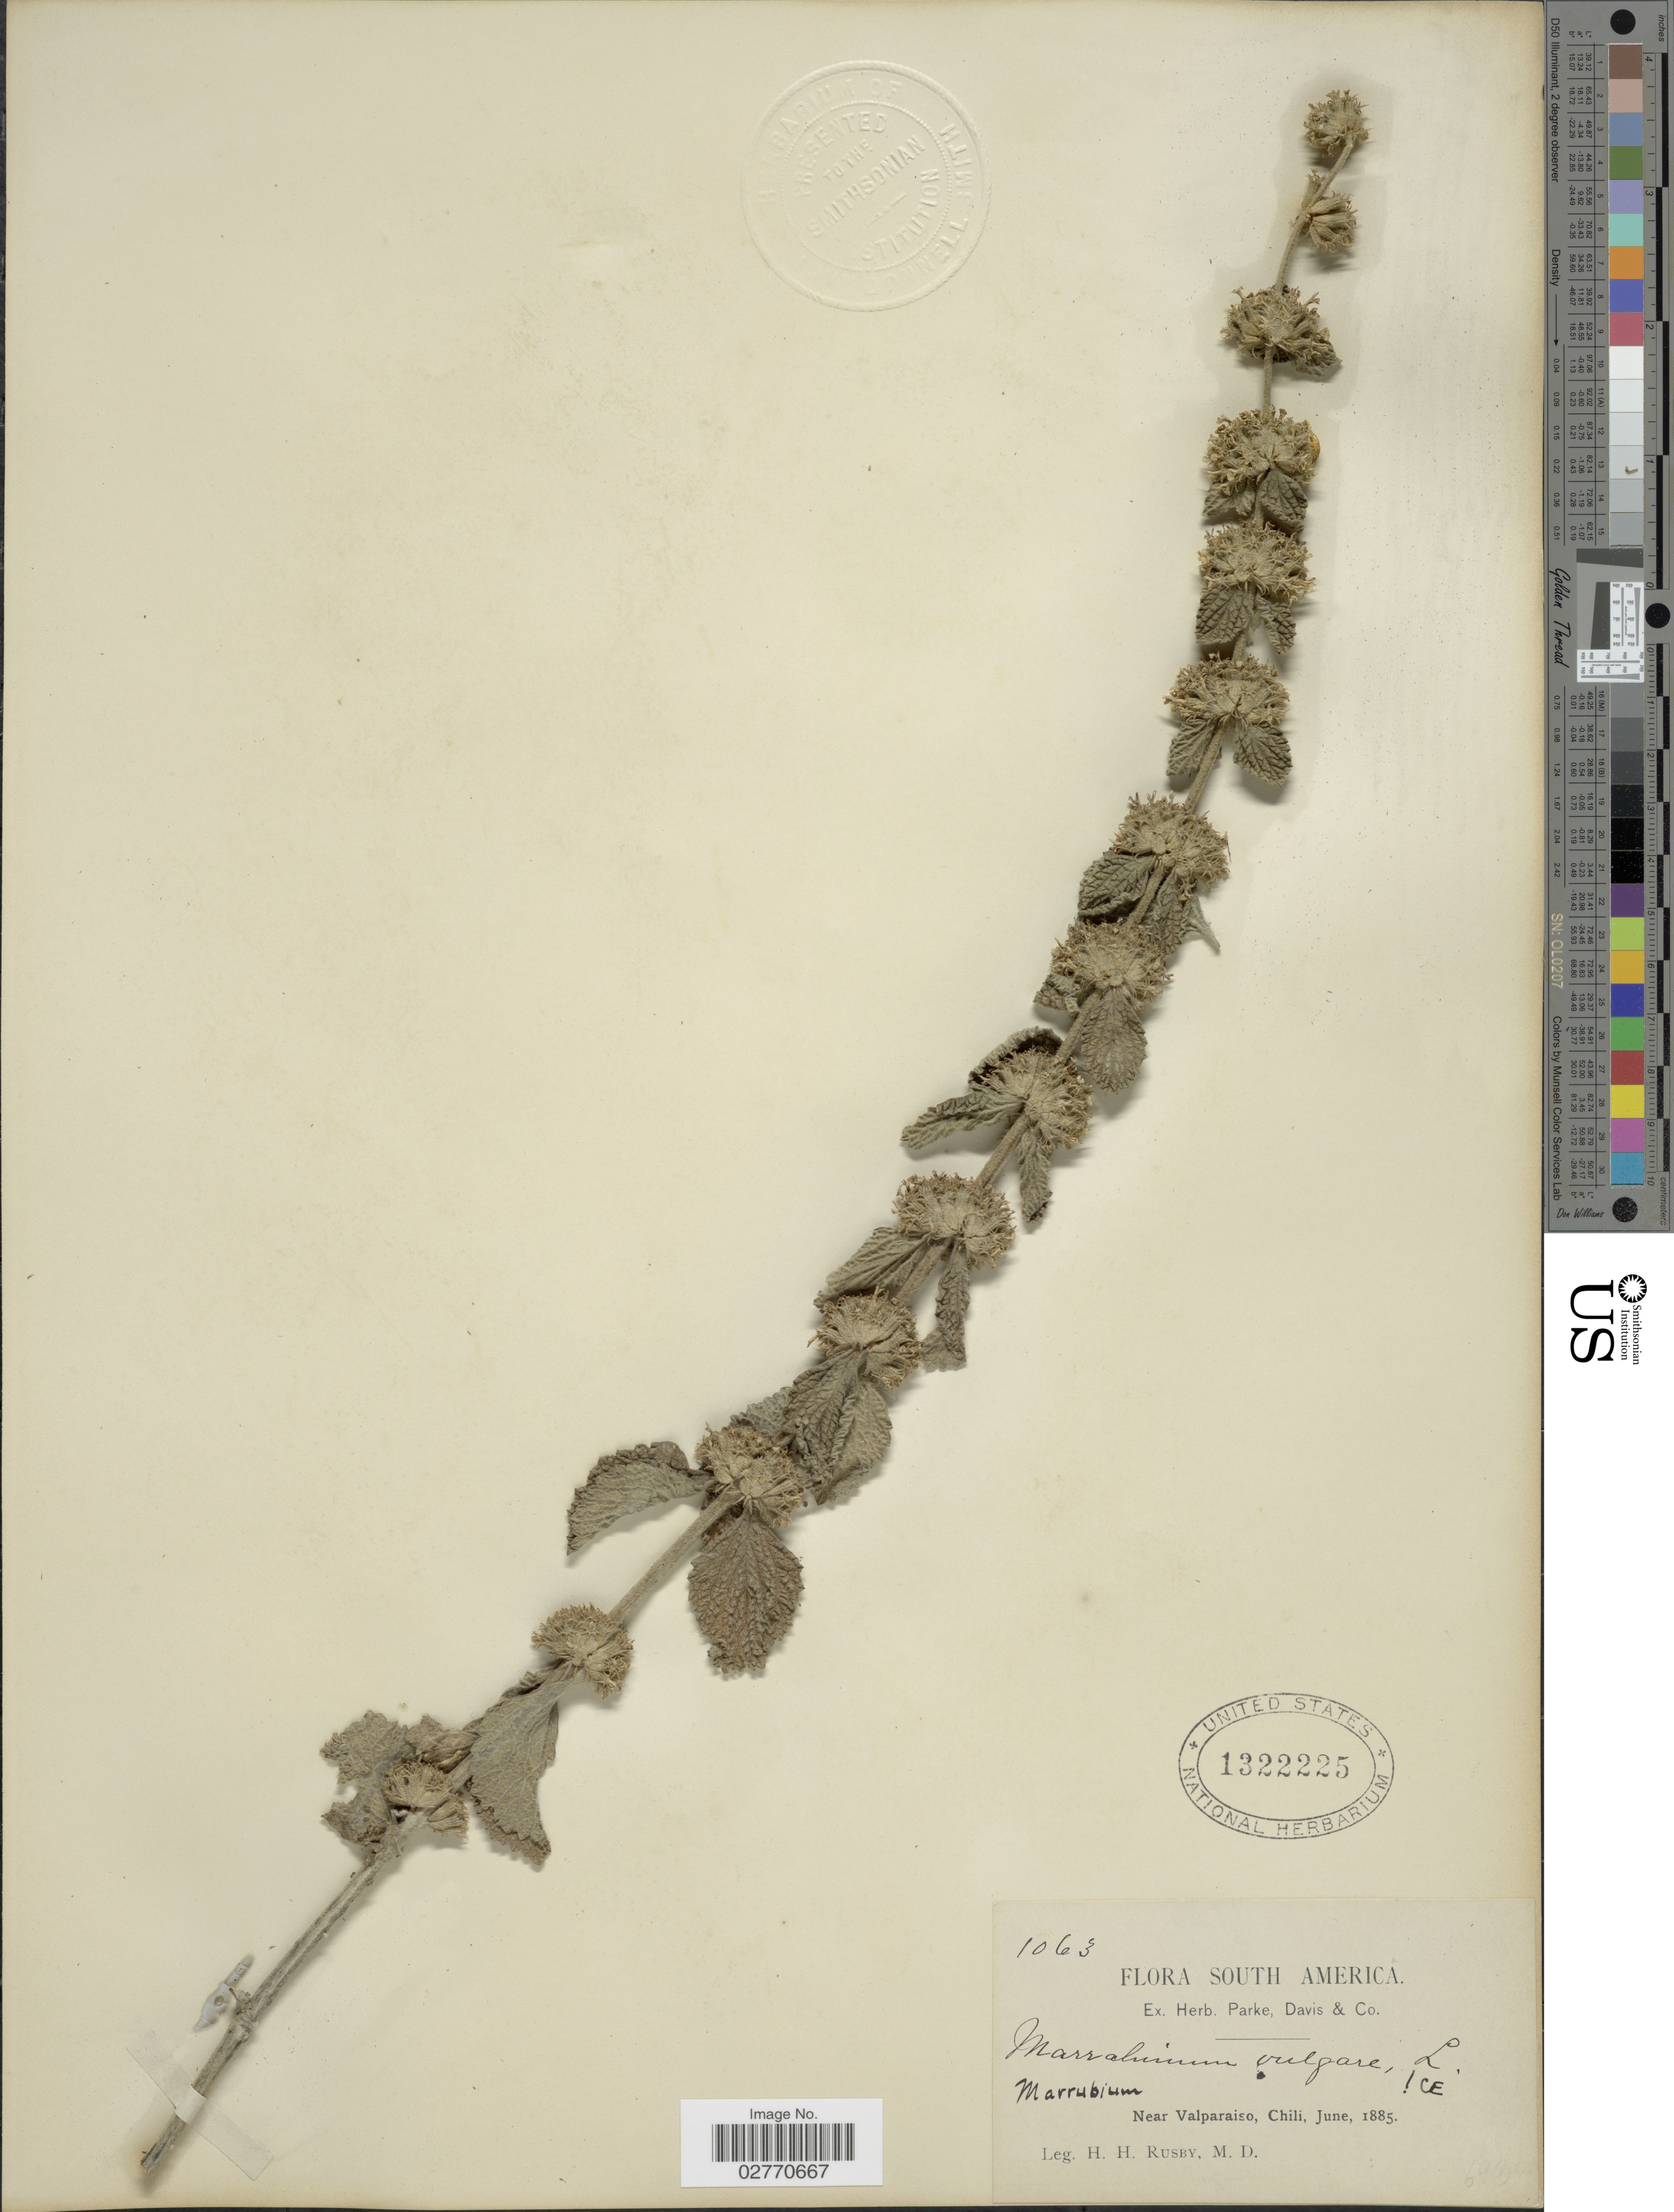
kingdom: Plantae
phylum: Tracheophyta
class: Magnoliopsida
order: Lamiales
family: Lamiaceae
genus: Marrubium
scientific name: Marrubium vulgare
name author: L.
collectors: H. H. Rusby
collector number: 1063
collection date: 1885-06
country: Chile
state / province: Valparaíso (V)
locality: Near Valparaiso.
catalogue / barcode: US 1322225